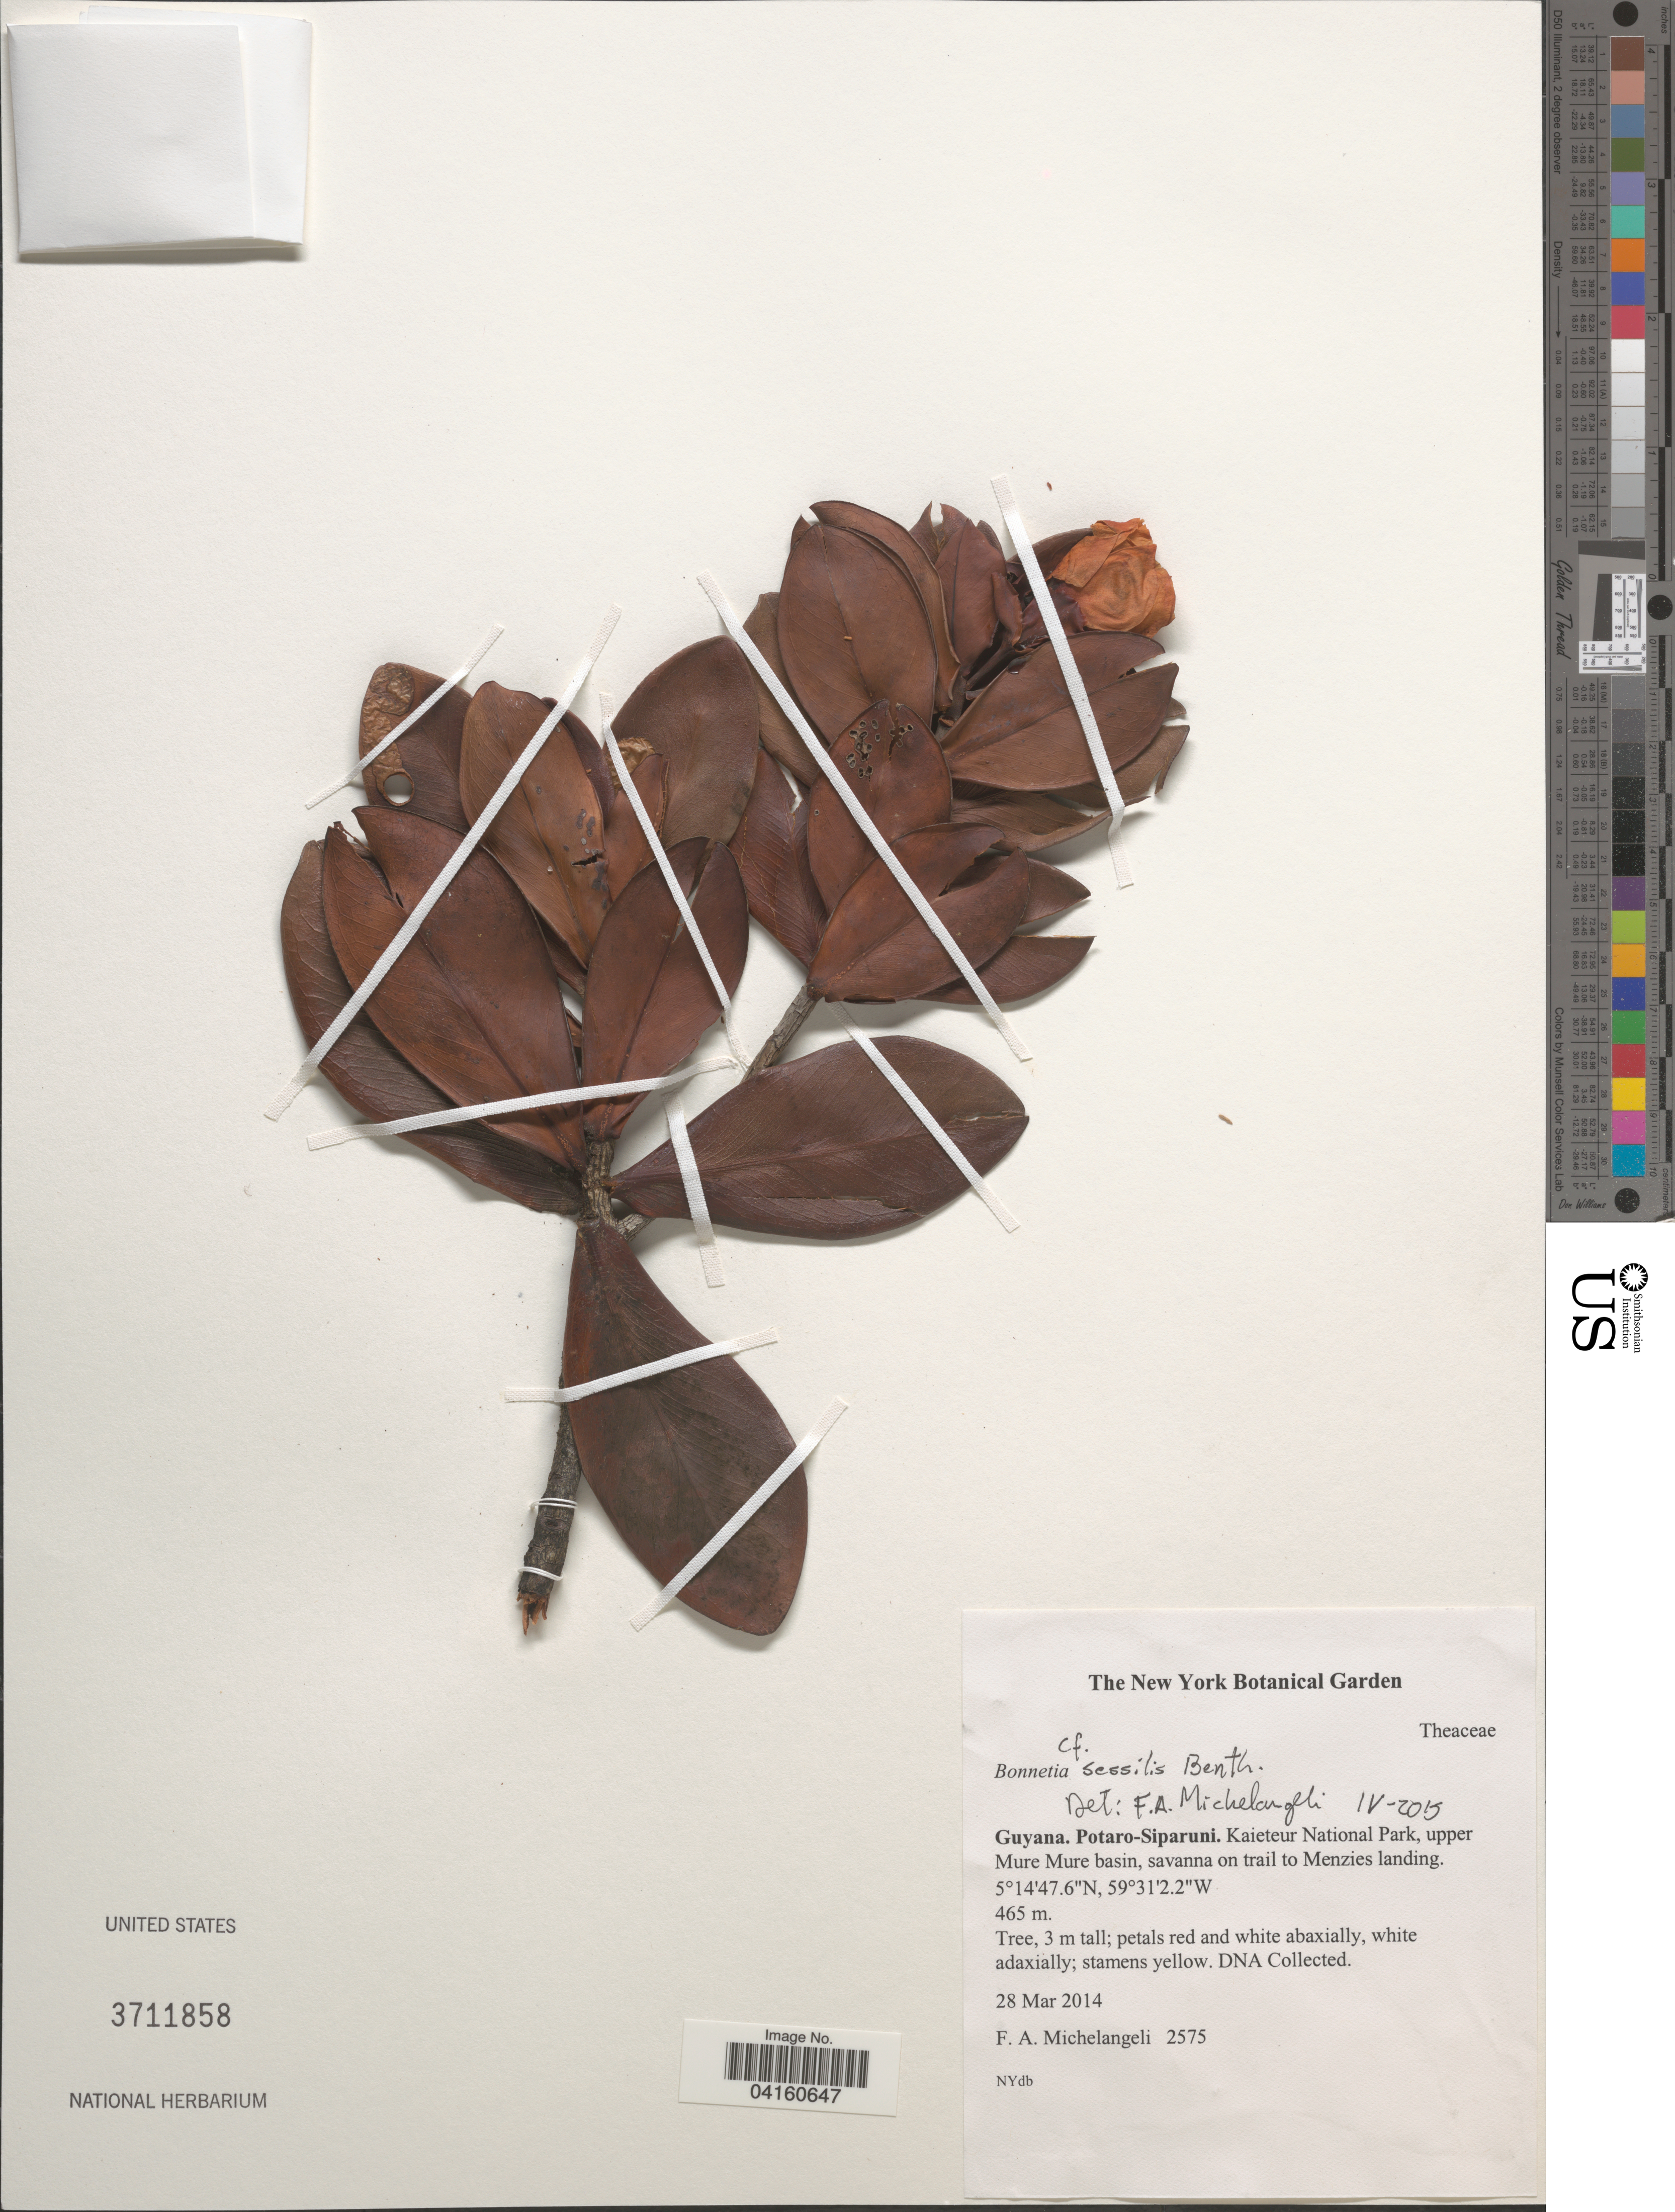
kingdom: Plantae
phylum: Tracheophyta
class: Magnoliopsida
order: Malpighiales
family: Bonnetiaceae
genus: Bonnetia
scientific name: Bonnetia sessilis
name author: Benth.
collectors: F. A. Michelangeli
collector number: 2575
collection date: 2014-03-28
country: Guyana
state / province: Potaro-Siparuni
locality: Kaieteur National Park, upper Mure Mure basin, savanna on trail to Menzies landing.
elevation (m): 465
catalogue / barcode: US 3711858